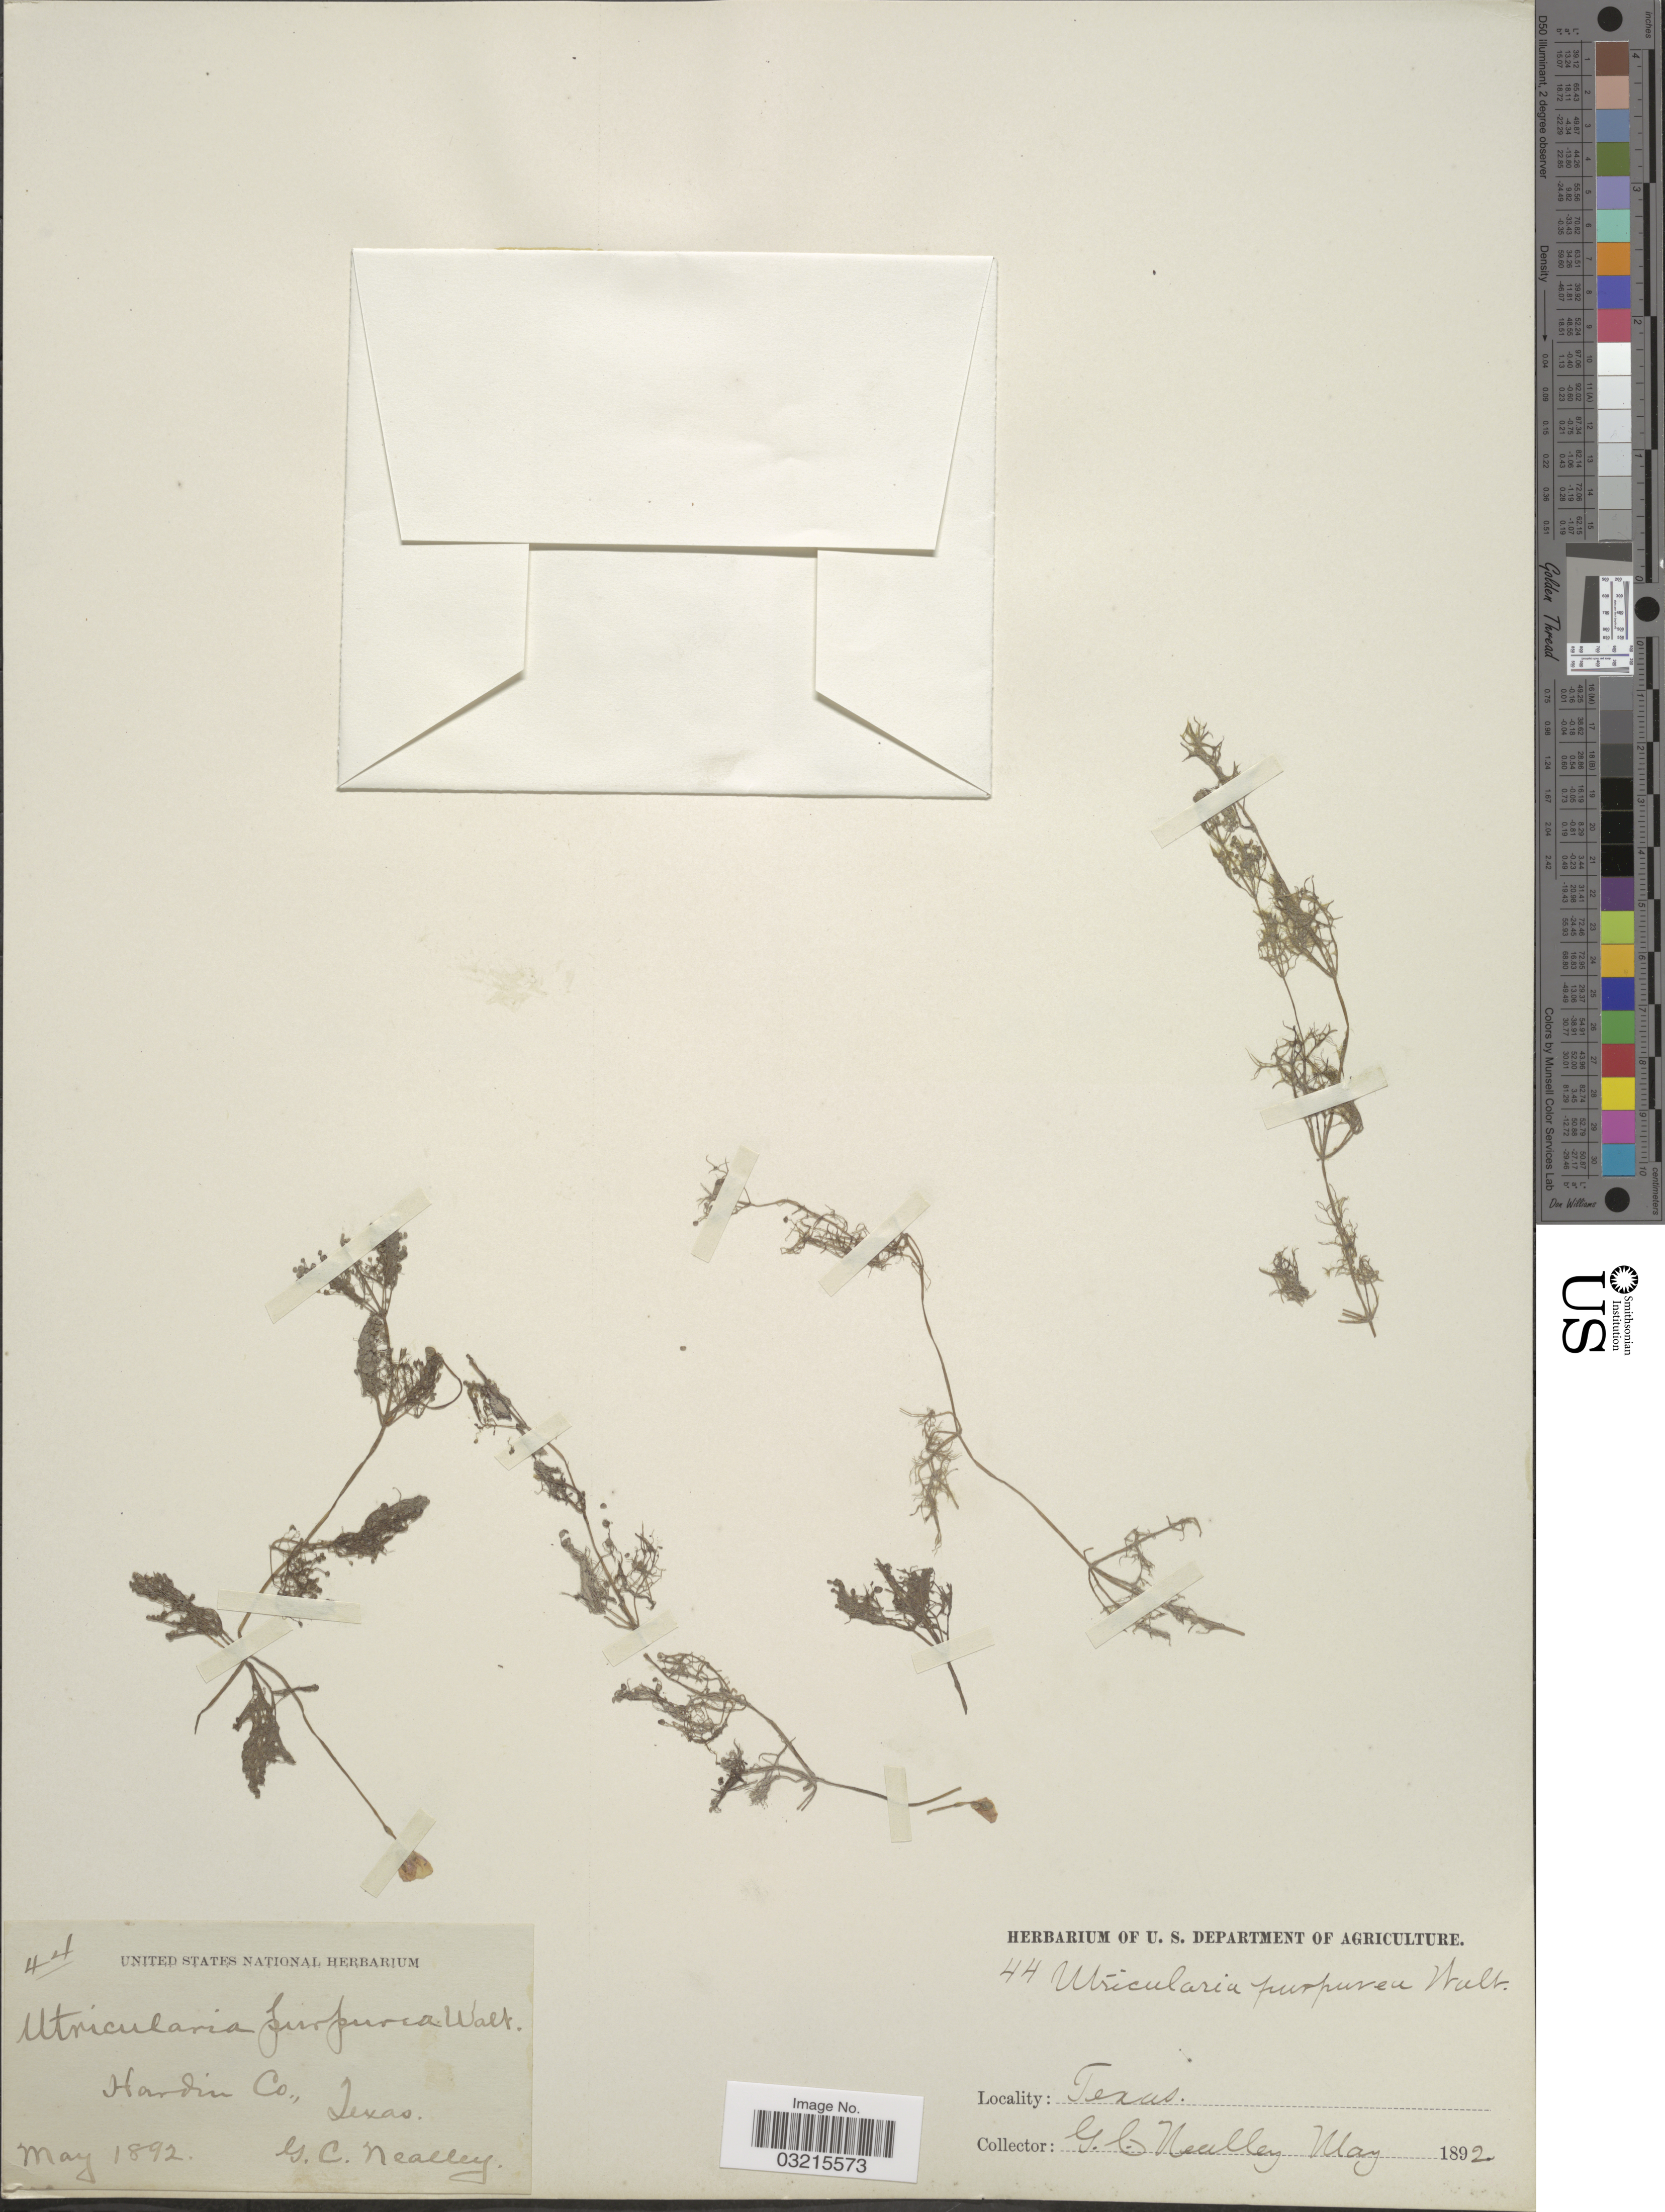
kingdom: Plantae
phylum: Tracheophyta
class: Magnoliopsida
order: Lamiales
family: Lentibulariaceae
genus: Utricularia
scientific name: Utricularia purpurea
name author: Walter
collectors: G. C. Nealley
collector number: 44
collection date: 1892-05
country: United States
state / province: Texas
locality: Hardin Co.